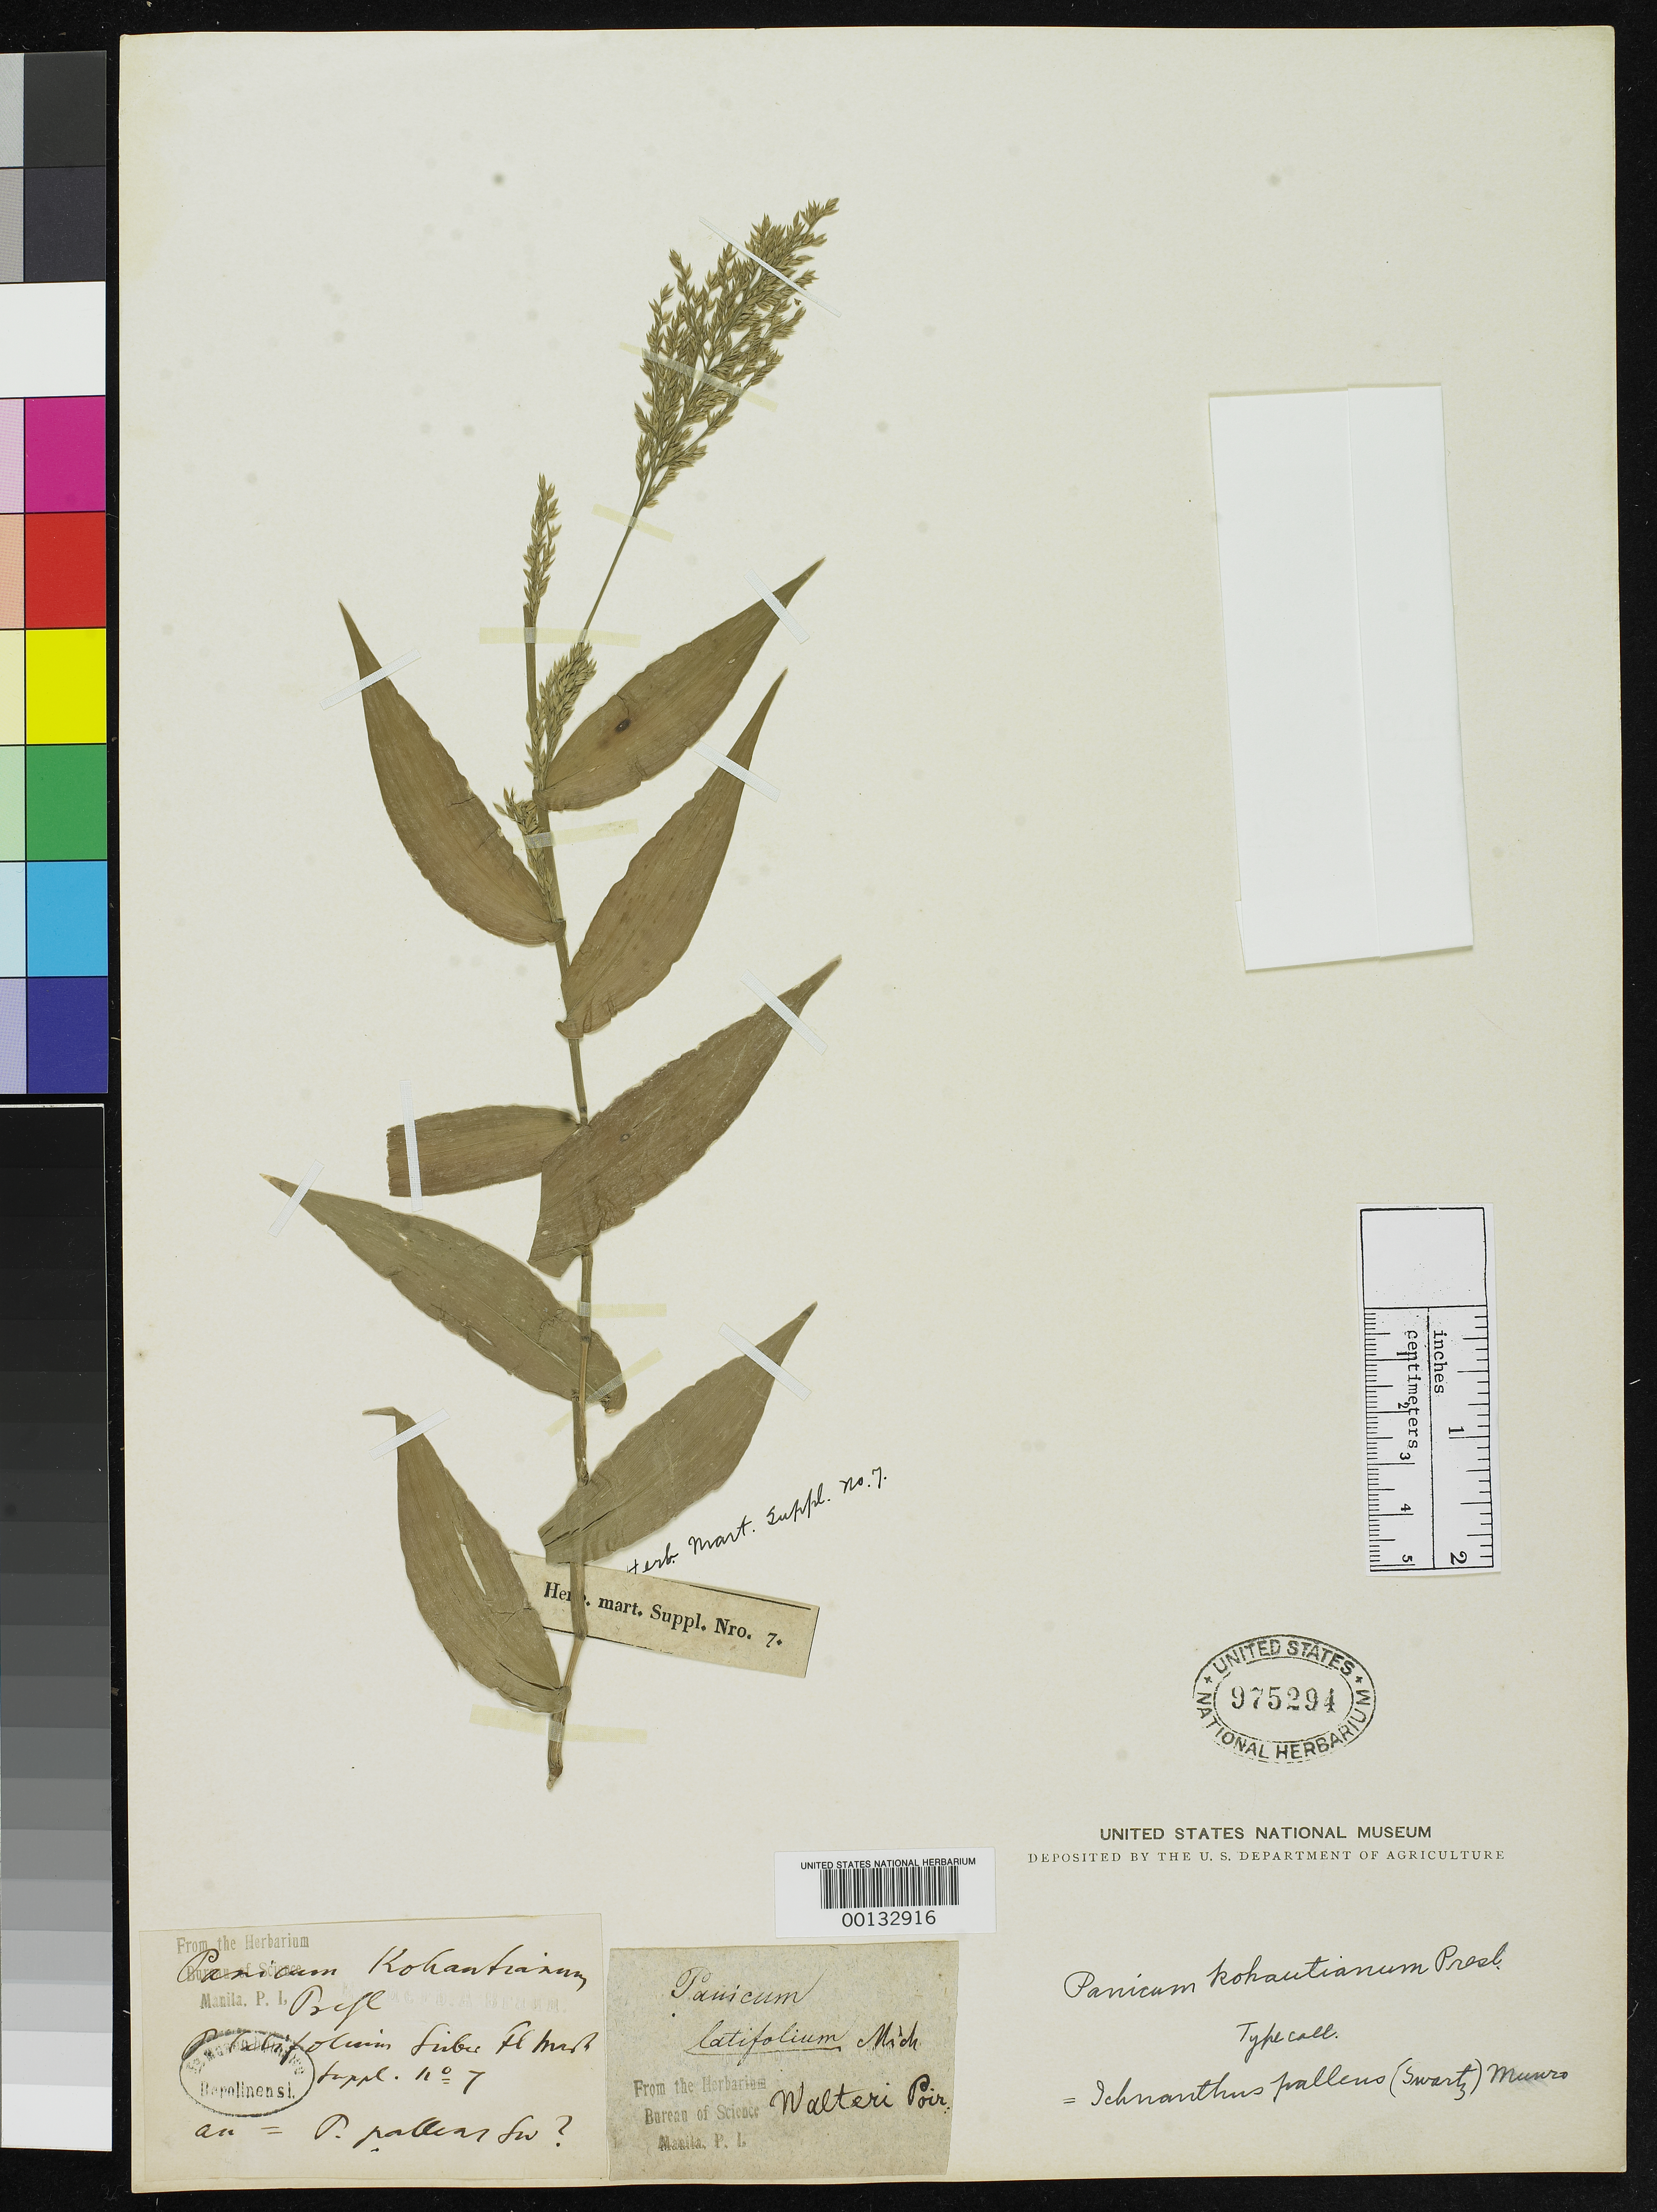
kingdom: Plantae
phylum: Tracheophyta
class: Liliopsida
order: Poales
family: Poaceae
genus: Panicum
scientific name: Panicum kohautianum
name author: C. Presl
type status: Type Collection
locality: DO NOT MODIFY [This collection event record is attached to a large number of catalog records with both collector & country unknown; label data should be confirmed from individual specimens.]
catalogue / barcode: US 975294